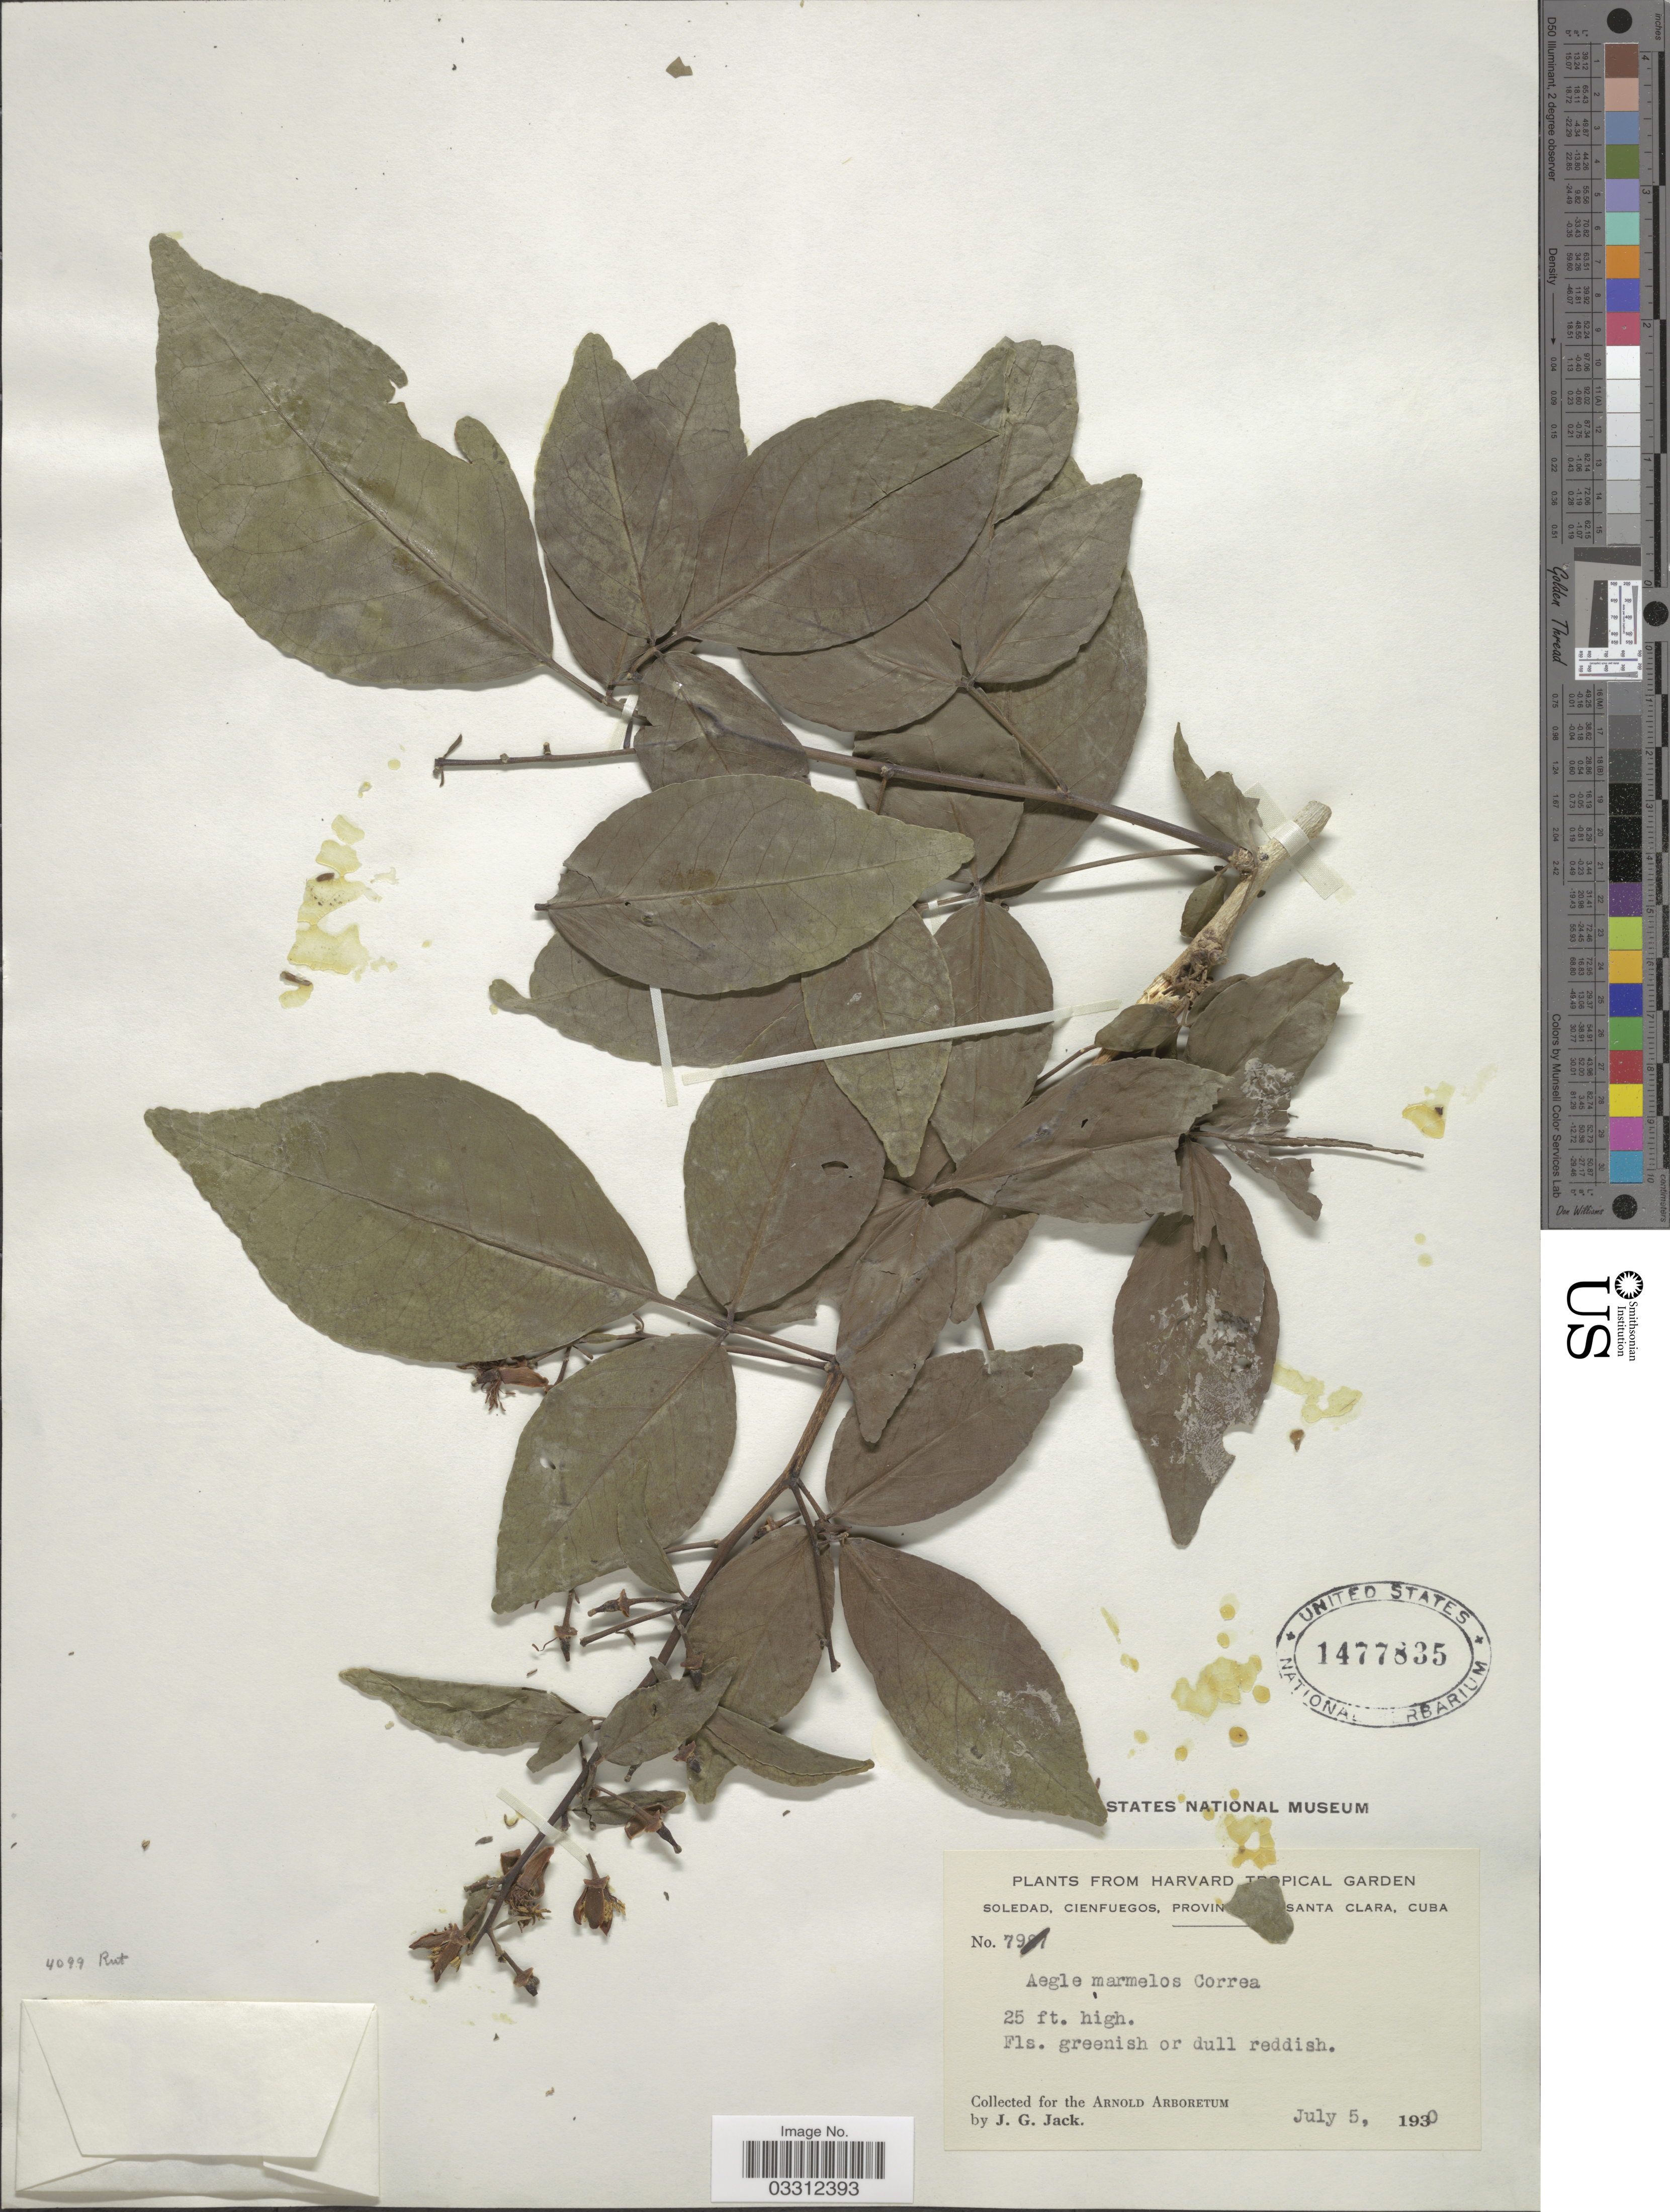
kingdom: Plantae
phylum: Tracheophyta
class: Magnoliopsida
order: Sapindales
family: Rutaceae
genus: Aegle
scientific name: Aegle marmelos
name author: (L.) Corrêa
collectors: J. G. Jack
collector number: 79!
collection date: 1930-07-05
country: Cuba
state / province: Las Villas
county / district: Santa Clara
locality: Soledad, Cienfuegos.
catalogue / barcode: US 1477835